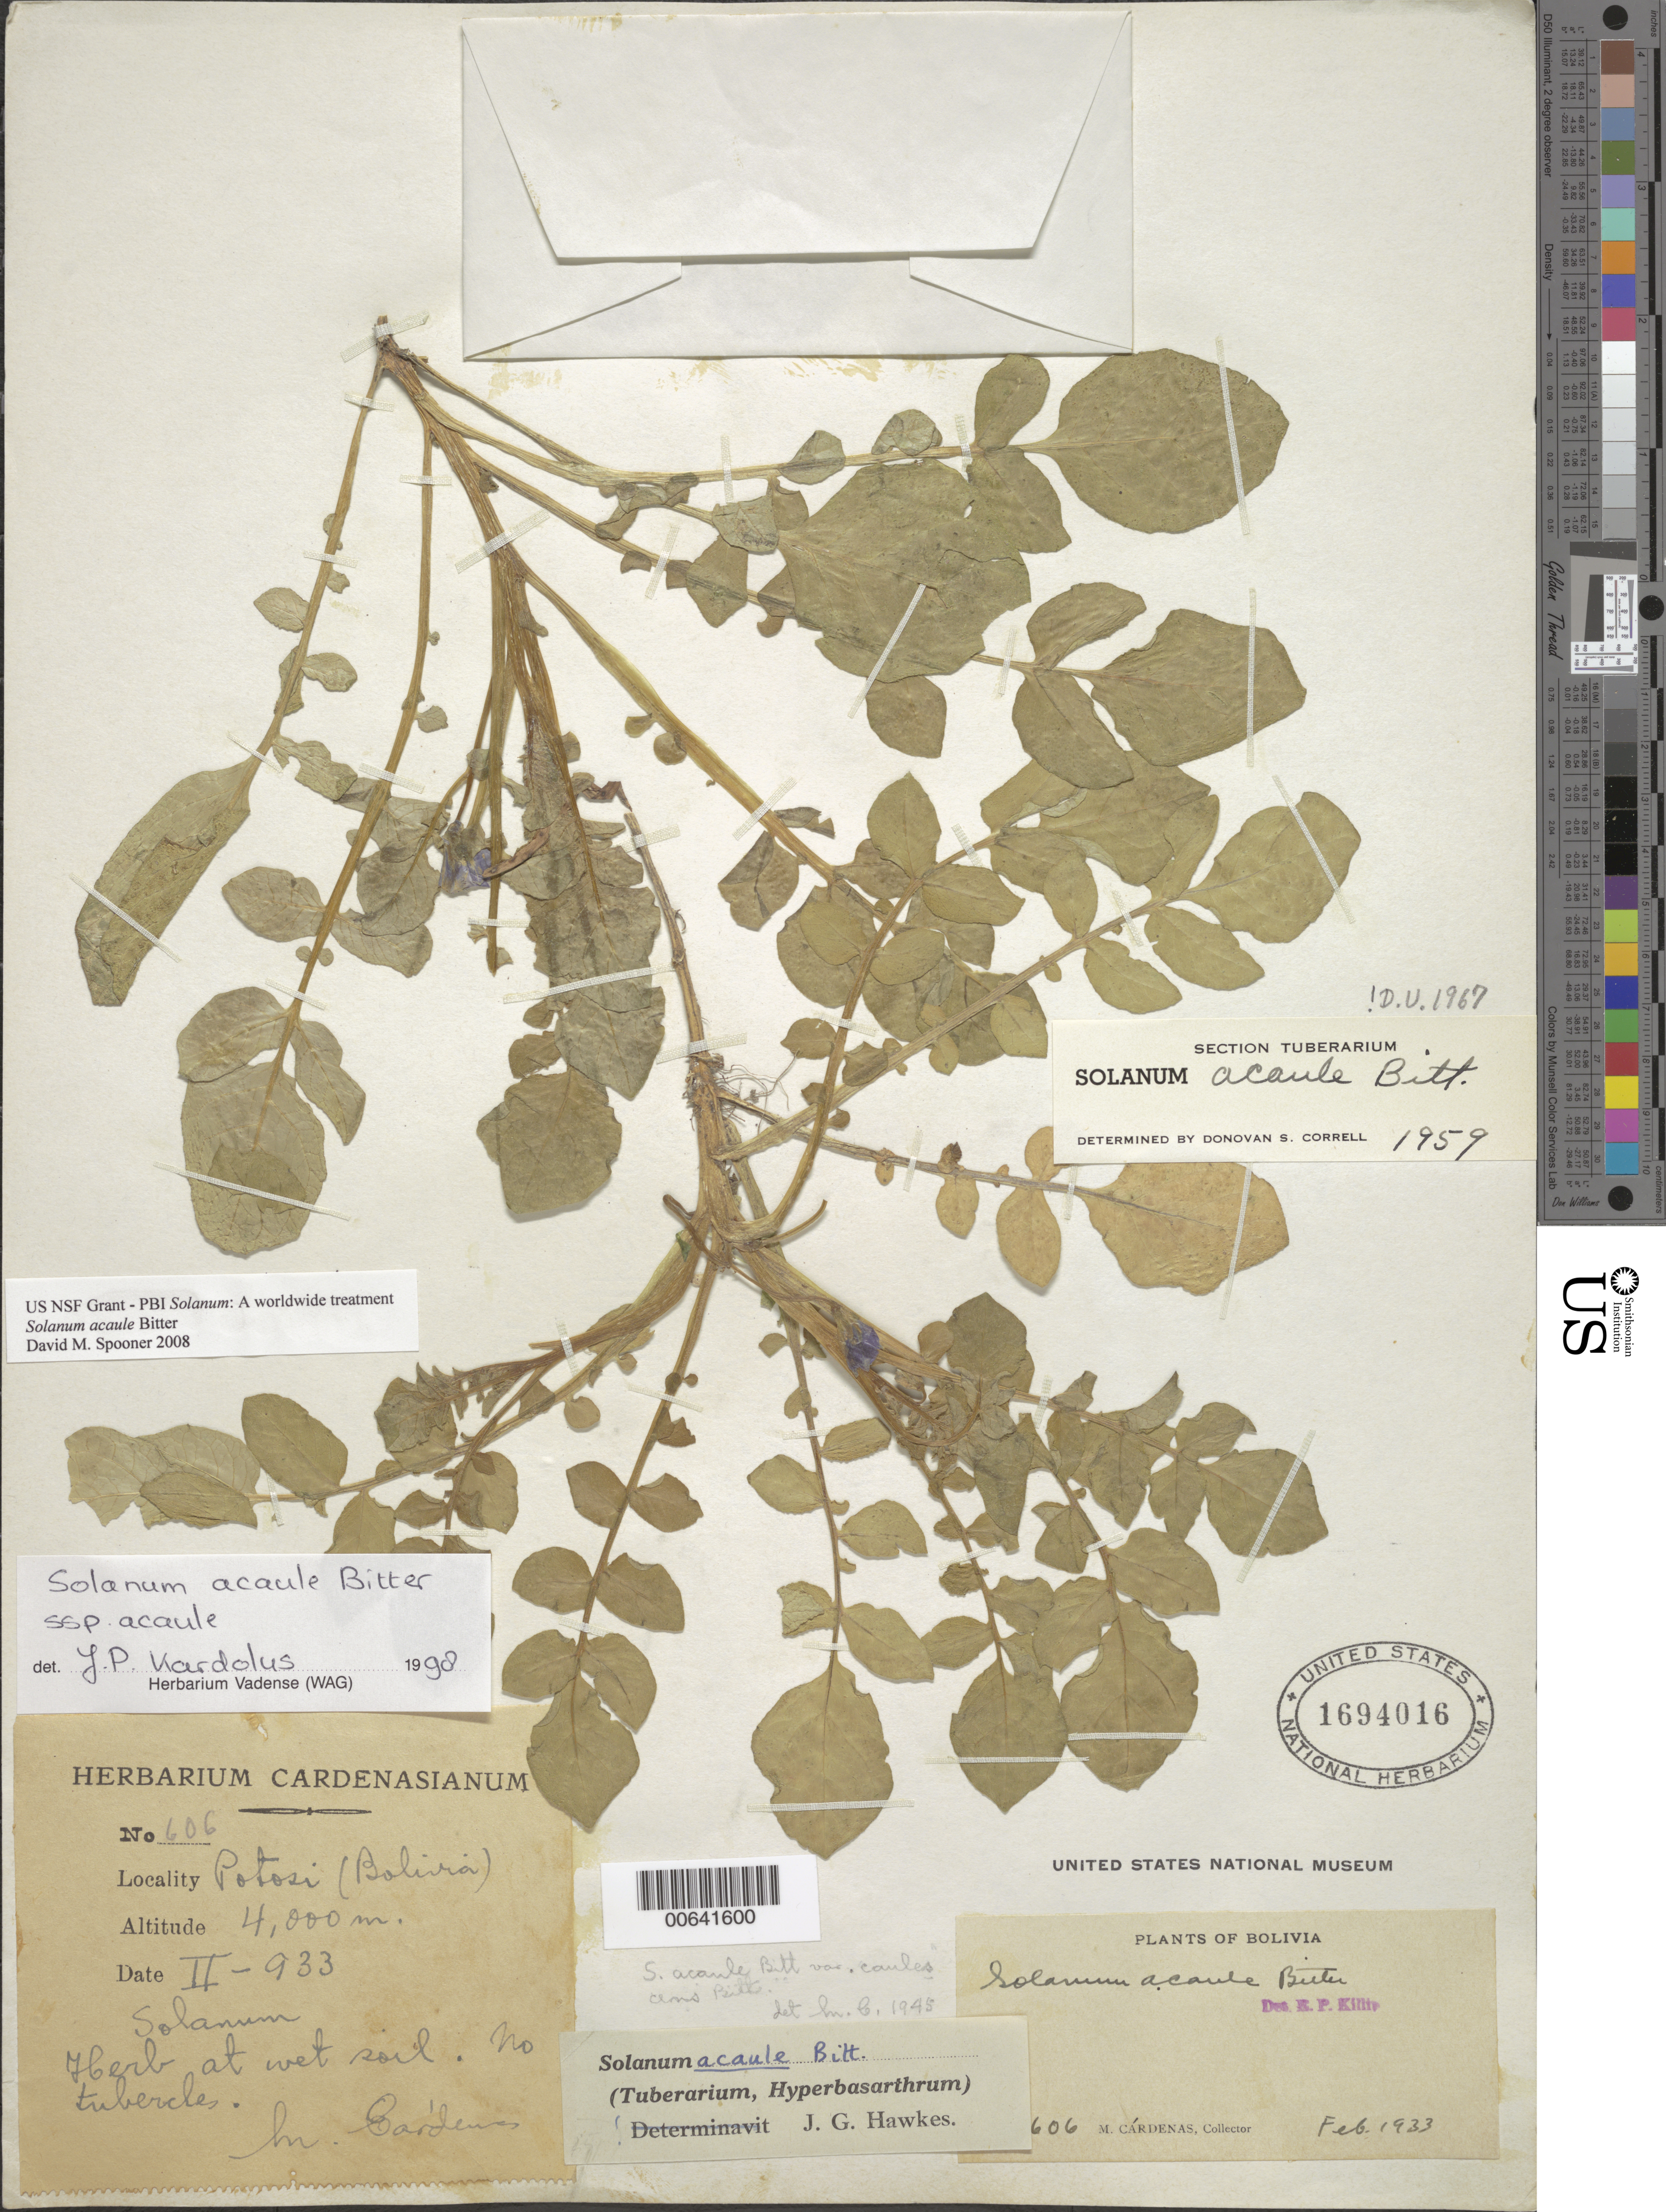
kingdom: Plantae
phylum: Tracheophyta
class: Magnoliopsida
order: Solanales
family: Solanaceae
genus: Solanum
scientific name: Solanum acaule subsp. acaule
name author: Bitter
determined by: Kardolus, Y. P.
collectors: M. Cárdenas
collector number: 606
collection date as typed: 01 Feb 1933 or 02 Jan 1933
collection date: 1933-01-02 or 1933-02-01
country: Bolivia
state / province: Potosí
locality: Bolivia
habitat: En suelo humedo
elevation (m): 4000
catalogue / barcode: US 1694016